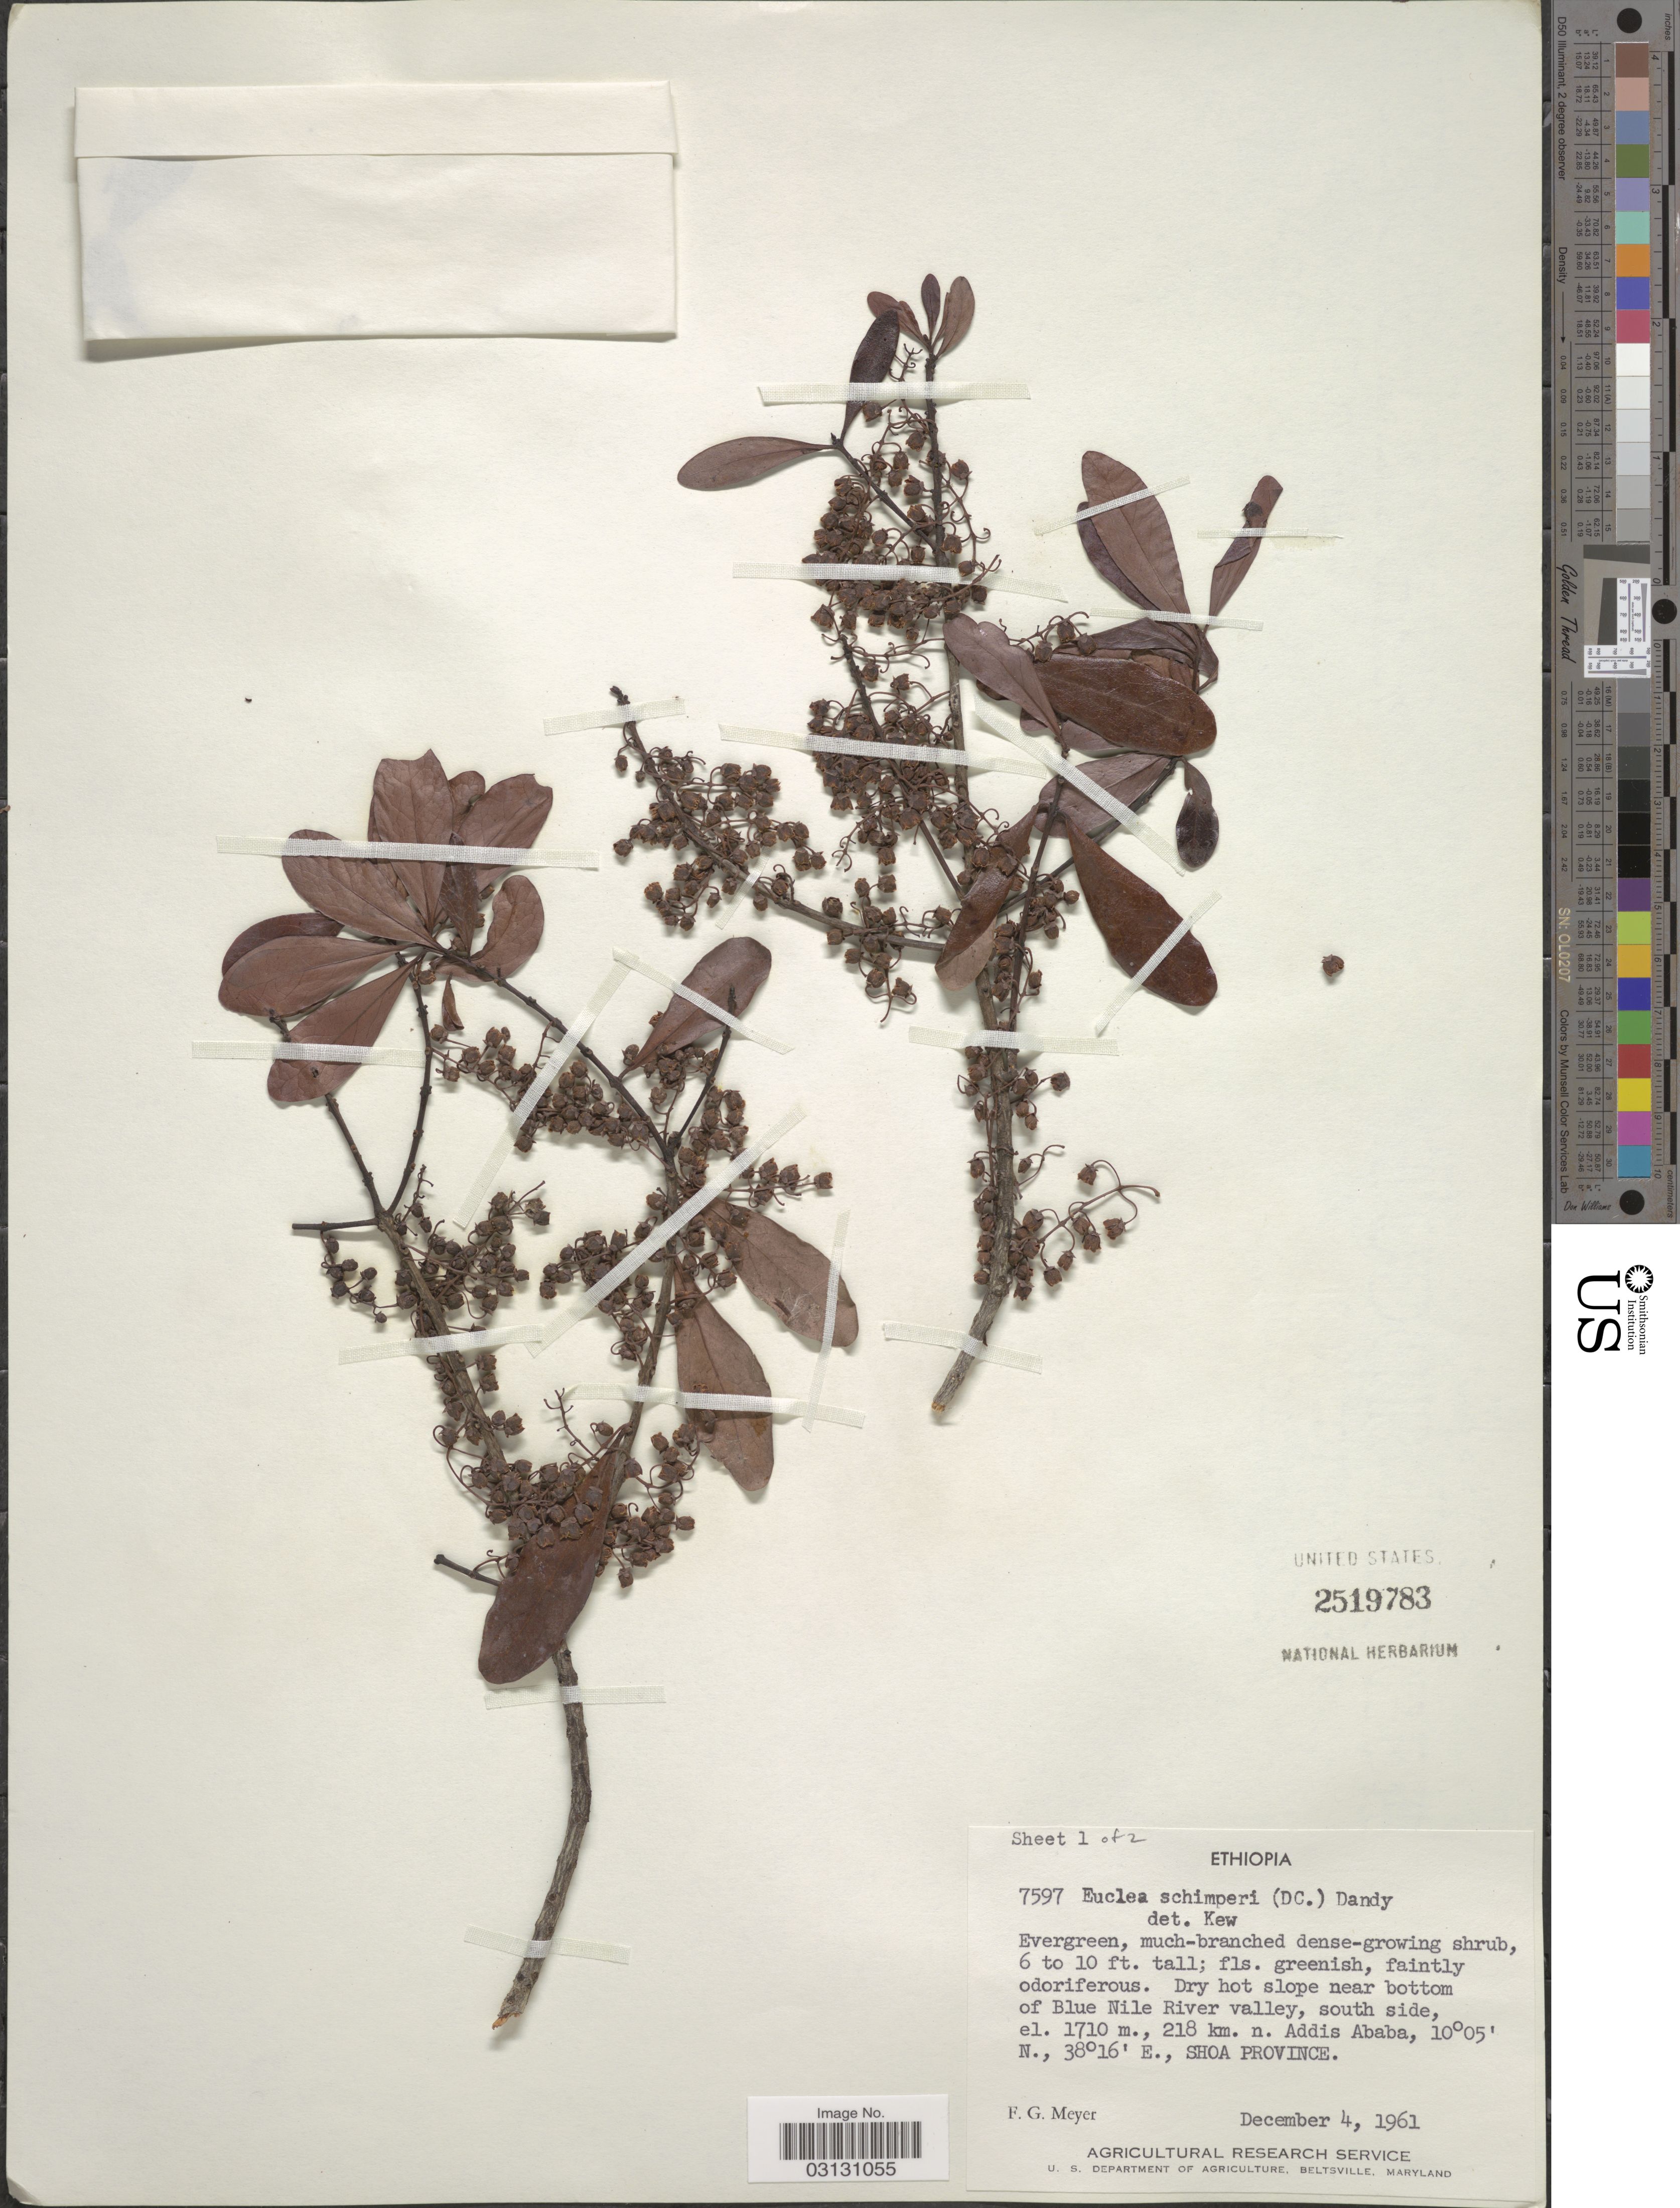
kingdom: Plantae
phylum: Tracheophyta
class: Magnoliopsida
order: Ericales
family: Ebenaceae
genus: Euclea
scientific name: Euclea schimperi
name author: (A. DC.) Dandy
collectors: F. G. Meyer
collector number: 7597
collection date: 1961-12-04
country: Ethiopia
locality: Dry hot slope near bottom of Blue Nile River valley, south side, 218 km. n. Addis Ababa, Shoa Province.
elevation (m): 1710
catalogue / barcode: US 2519783